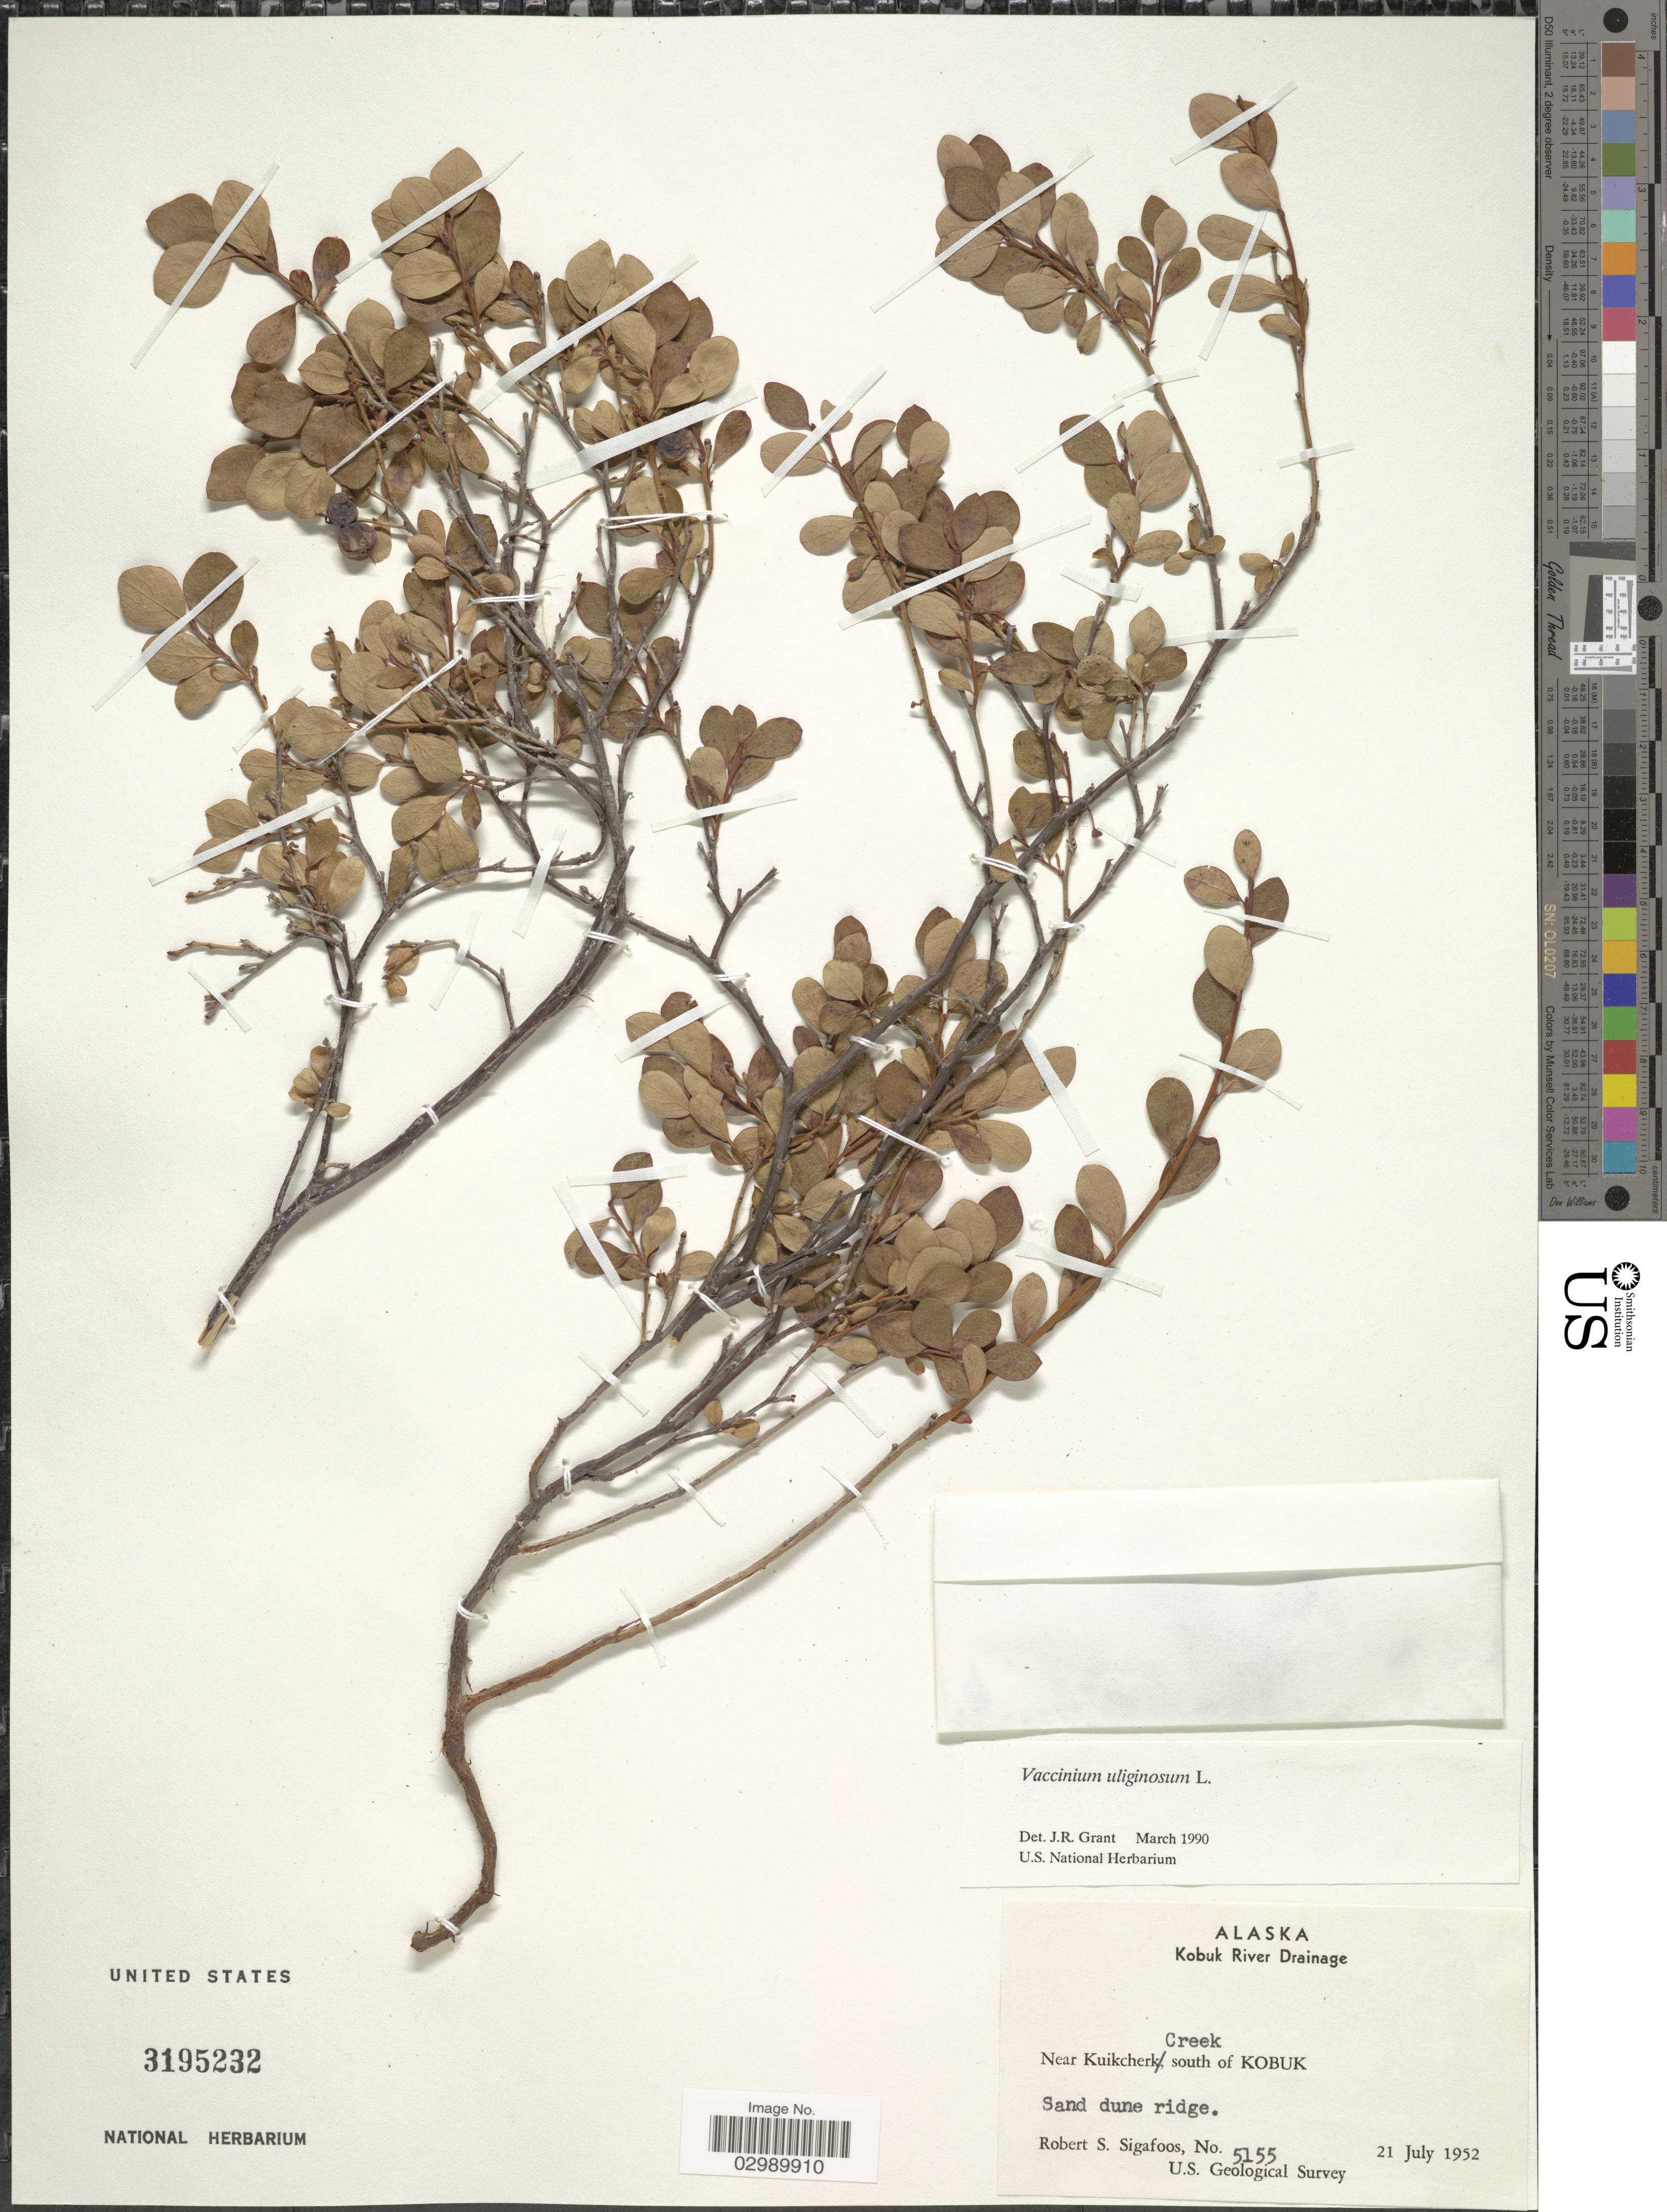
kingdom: Plantae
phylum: Tracheophyta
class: Magnoliopsida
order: Ericales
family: Ericaceae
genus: Vaccinium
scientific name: Vaccinium uliginosum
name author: L.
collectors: R. Sigafoos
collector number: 5155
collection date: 1952-07-21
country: United States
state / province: Alaska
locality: Kobuk River Drainage, Near Kuikcherk Creek, south of Kobuk.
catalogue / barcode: US 3195232